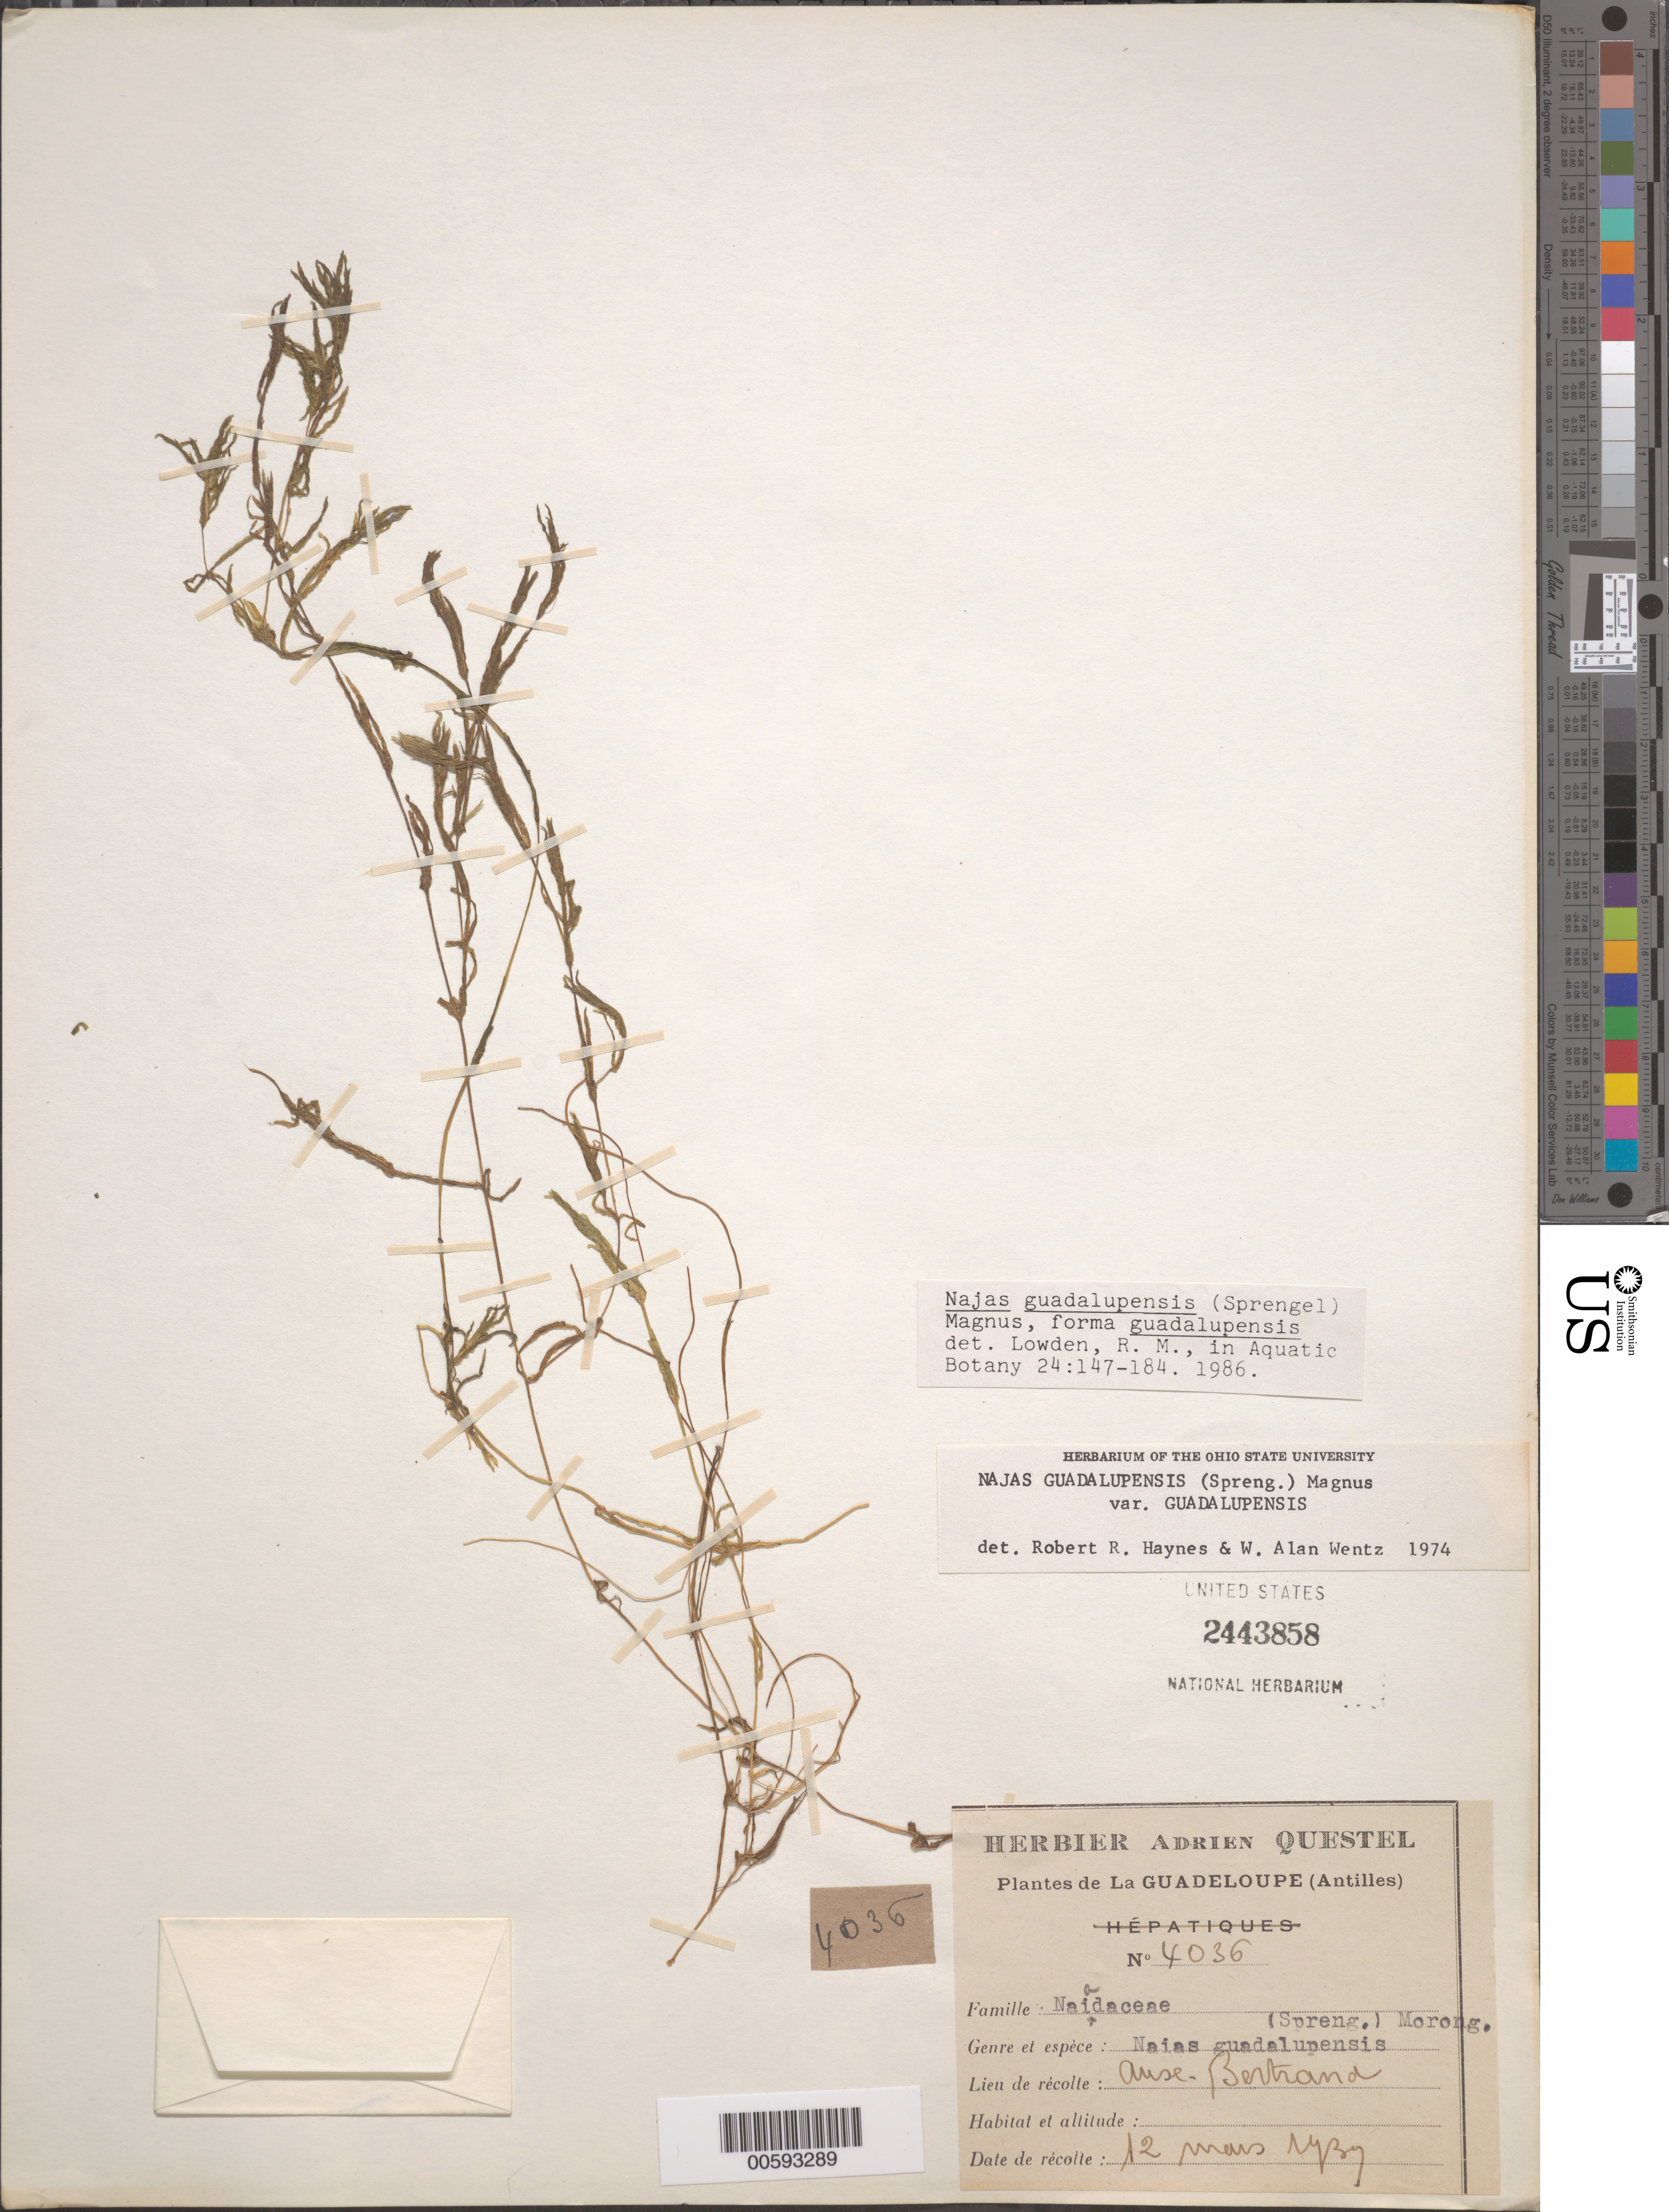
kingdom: Plantae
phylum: Tracheophyta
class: Liliopsida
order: Alismatales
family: Hydrocharitaceae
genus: Najas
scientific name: Najas guadalupensis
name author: (Spreng.) Magnus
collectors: A. Questel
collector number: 4036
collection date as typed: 12 Mar 1939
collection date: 1939-03-12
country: Guadeloupe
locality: Antilles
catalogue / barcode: US 2443858